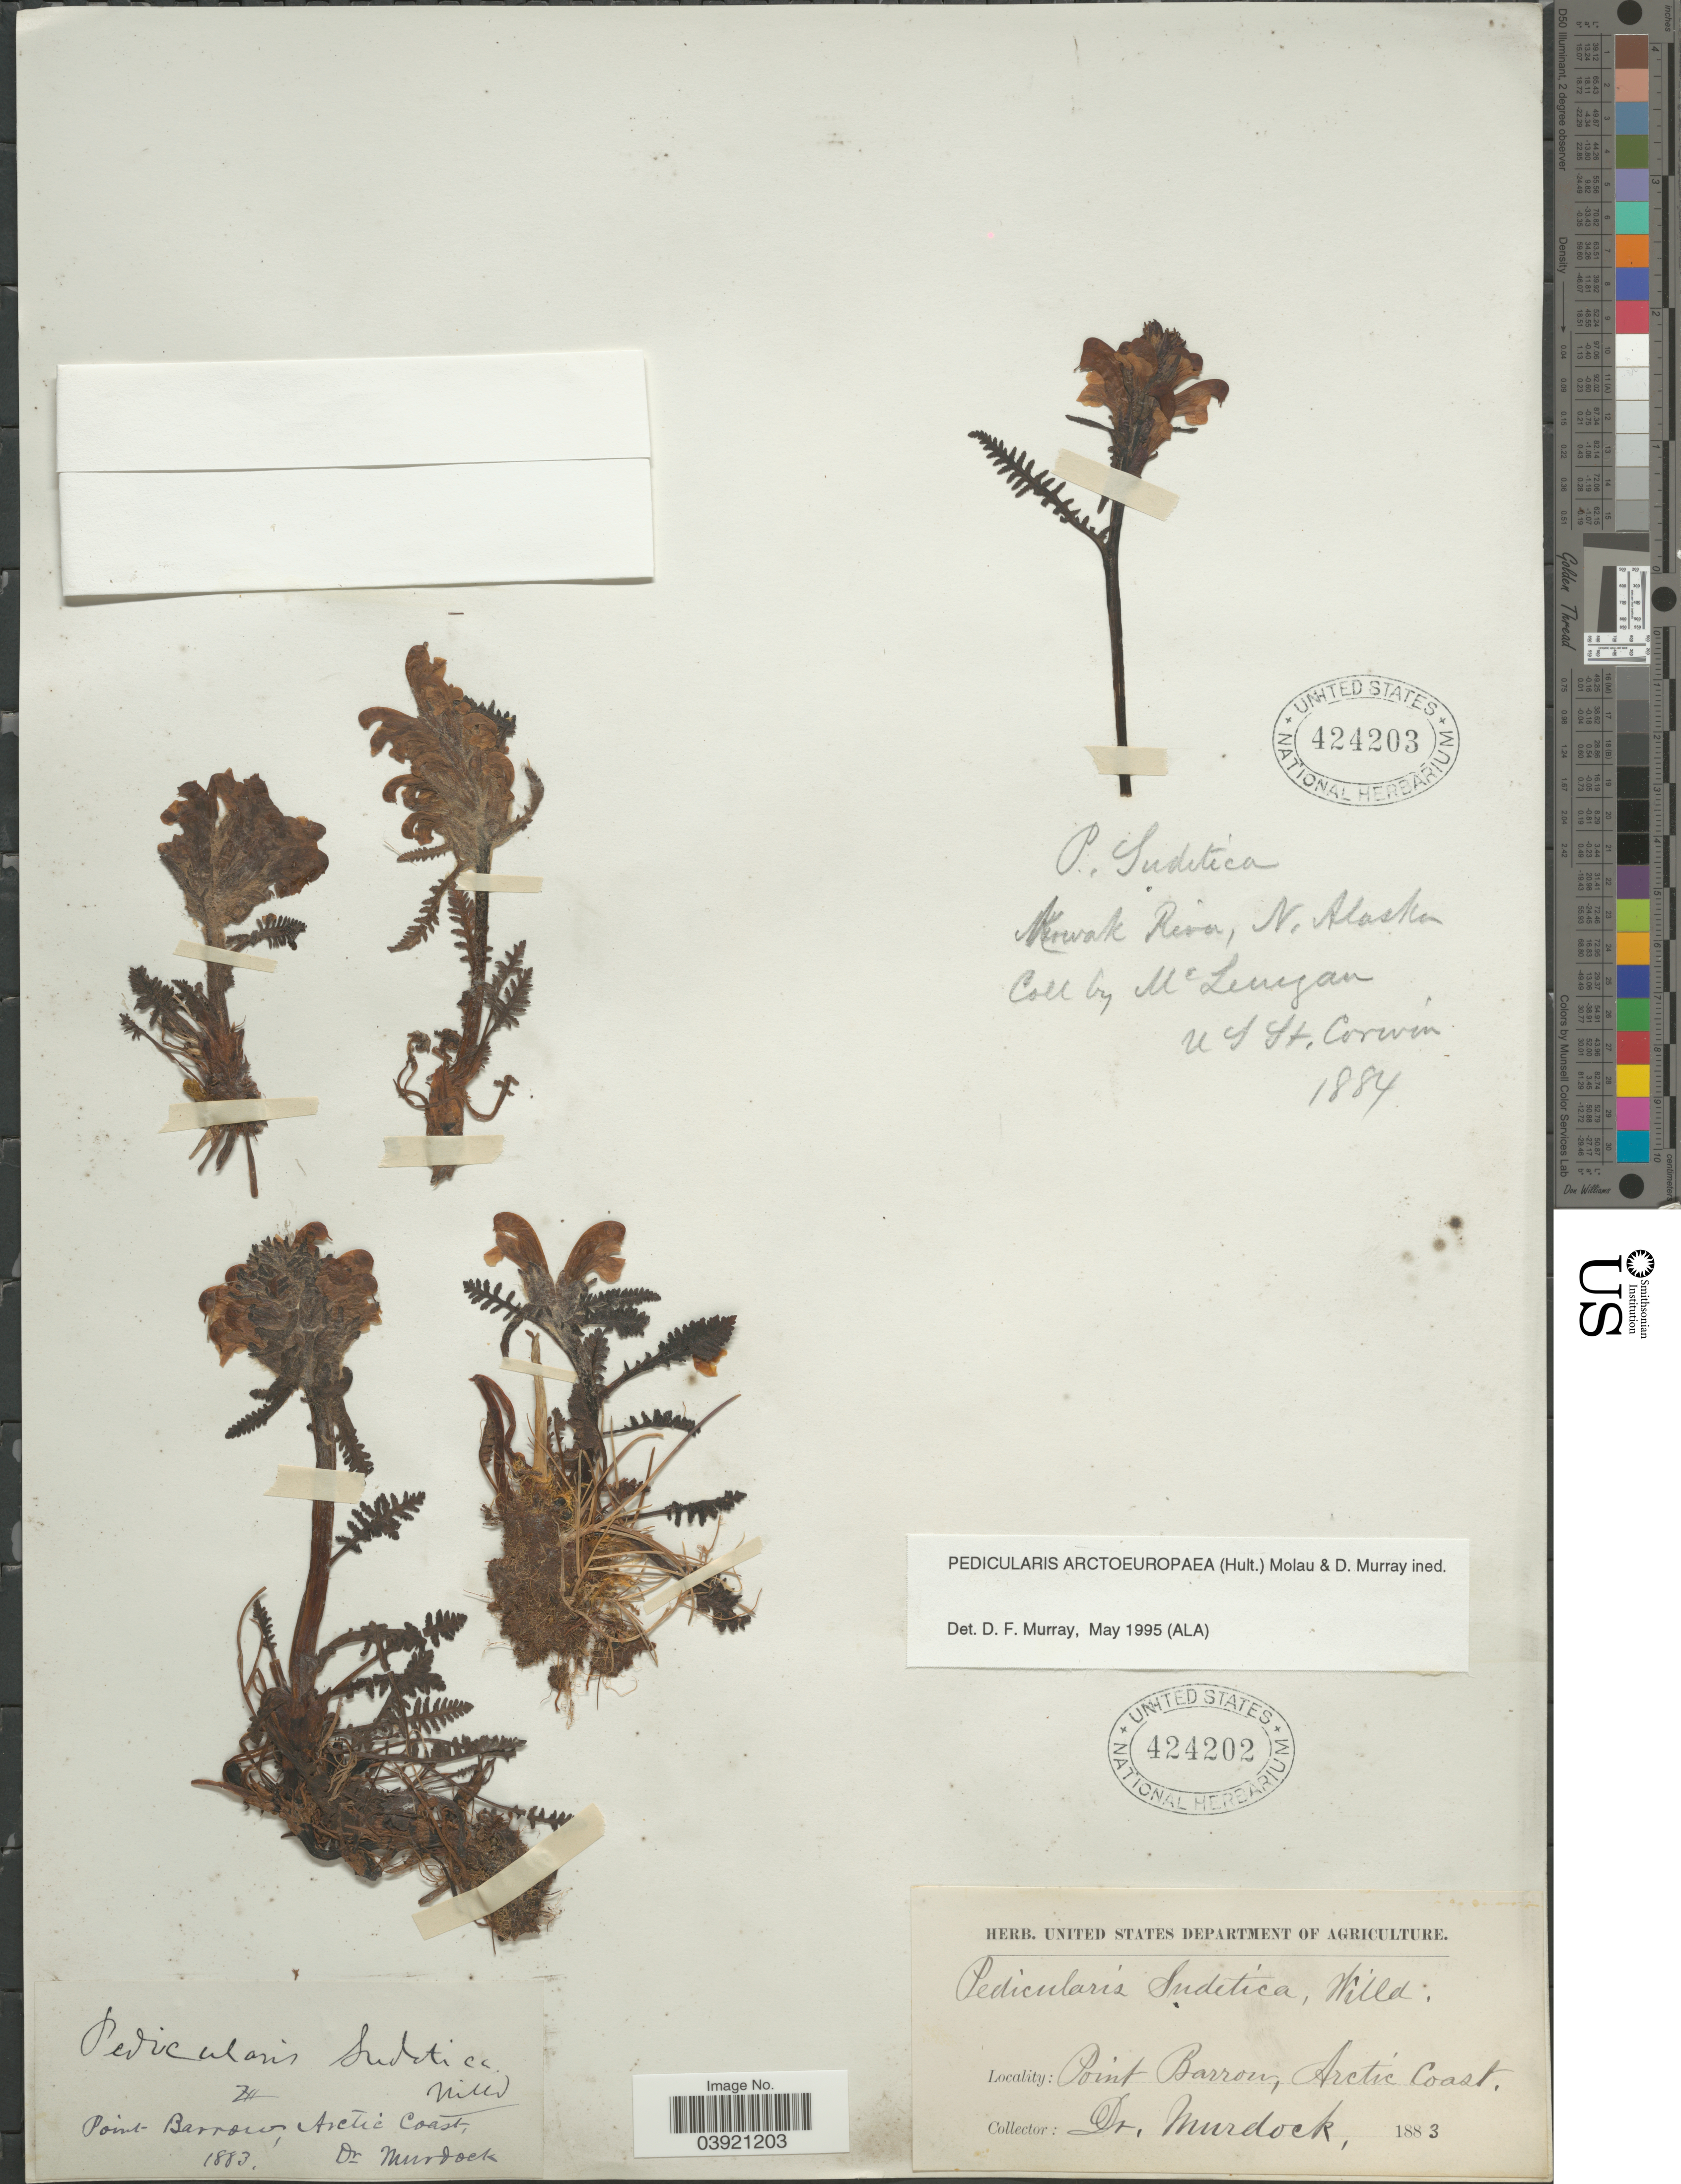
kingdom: Plantae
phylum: Tracheophyta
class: Magnoliopsida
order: Lamiales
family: Orobanchaceae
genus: Pedicularis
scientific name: Pedicularis arctoeuropaea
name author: (Hultén) Molau & D.F. Murray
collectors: -. Murdock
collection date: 1883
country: United States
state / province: Alaska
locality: Point Barrow, Arctic Coast.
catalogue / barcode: US 424202-2